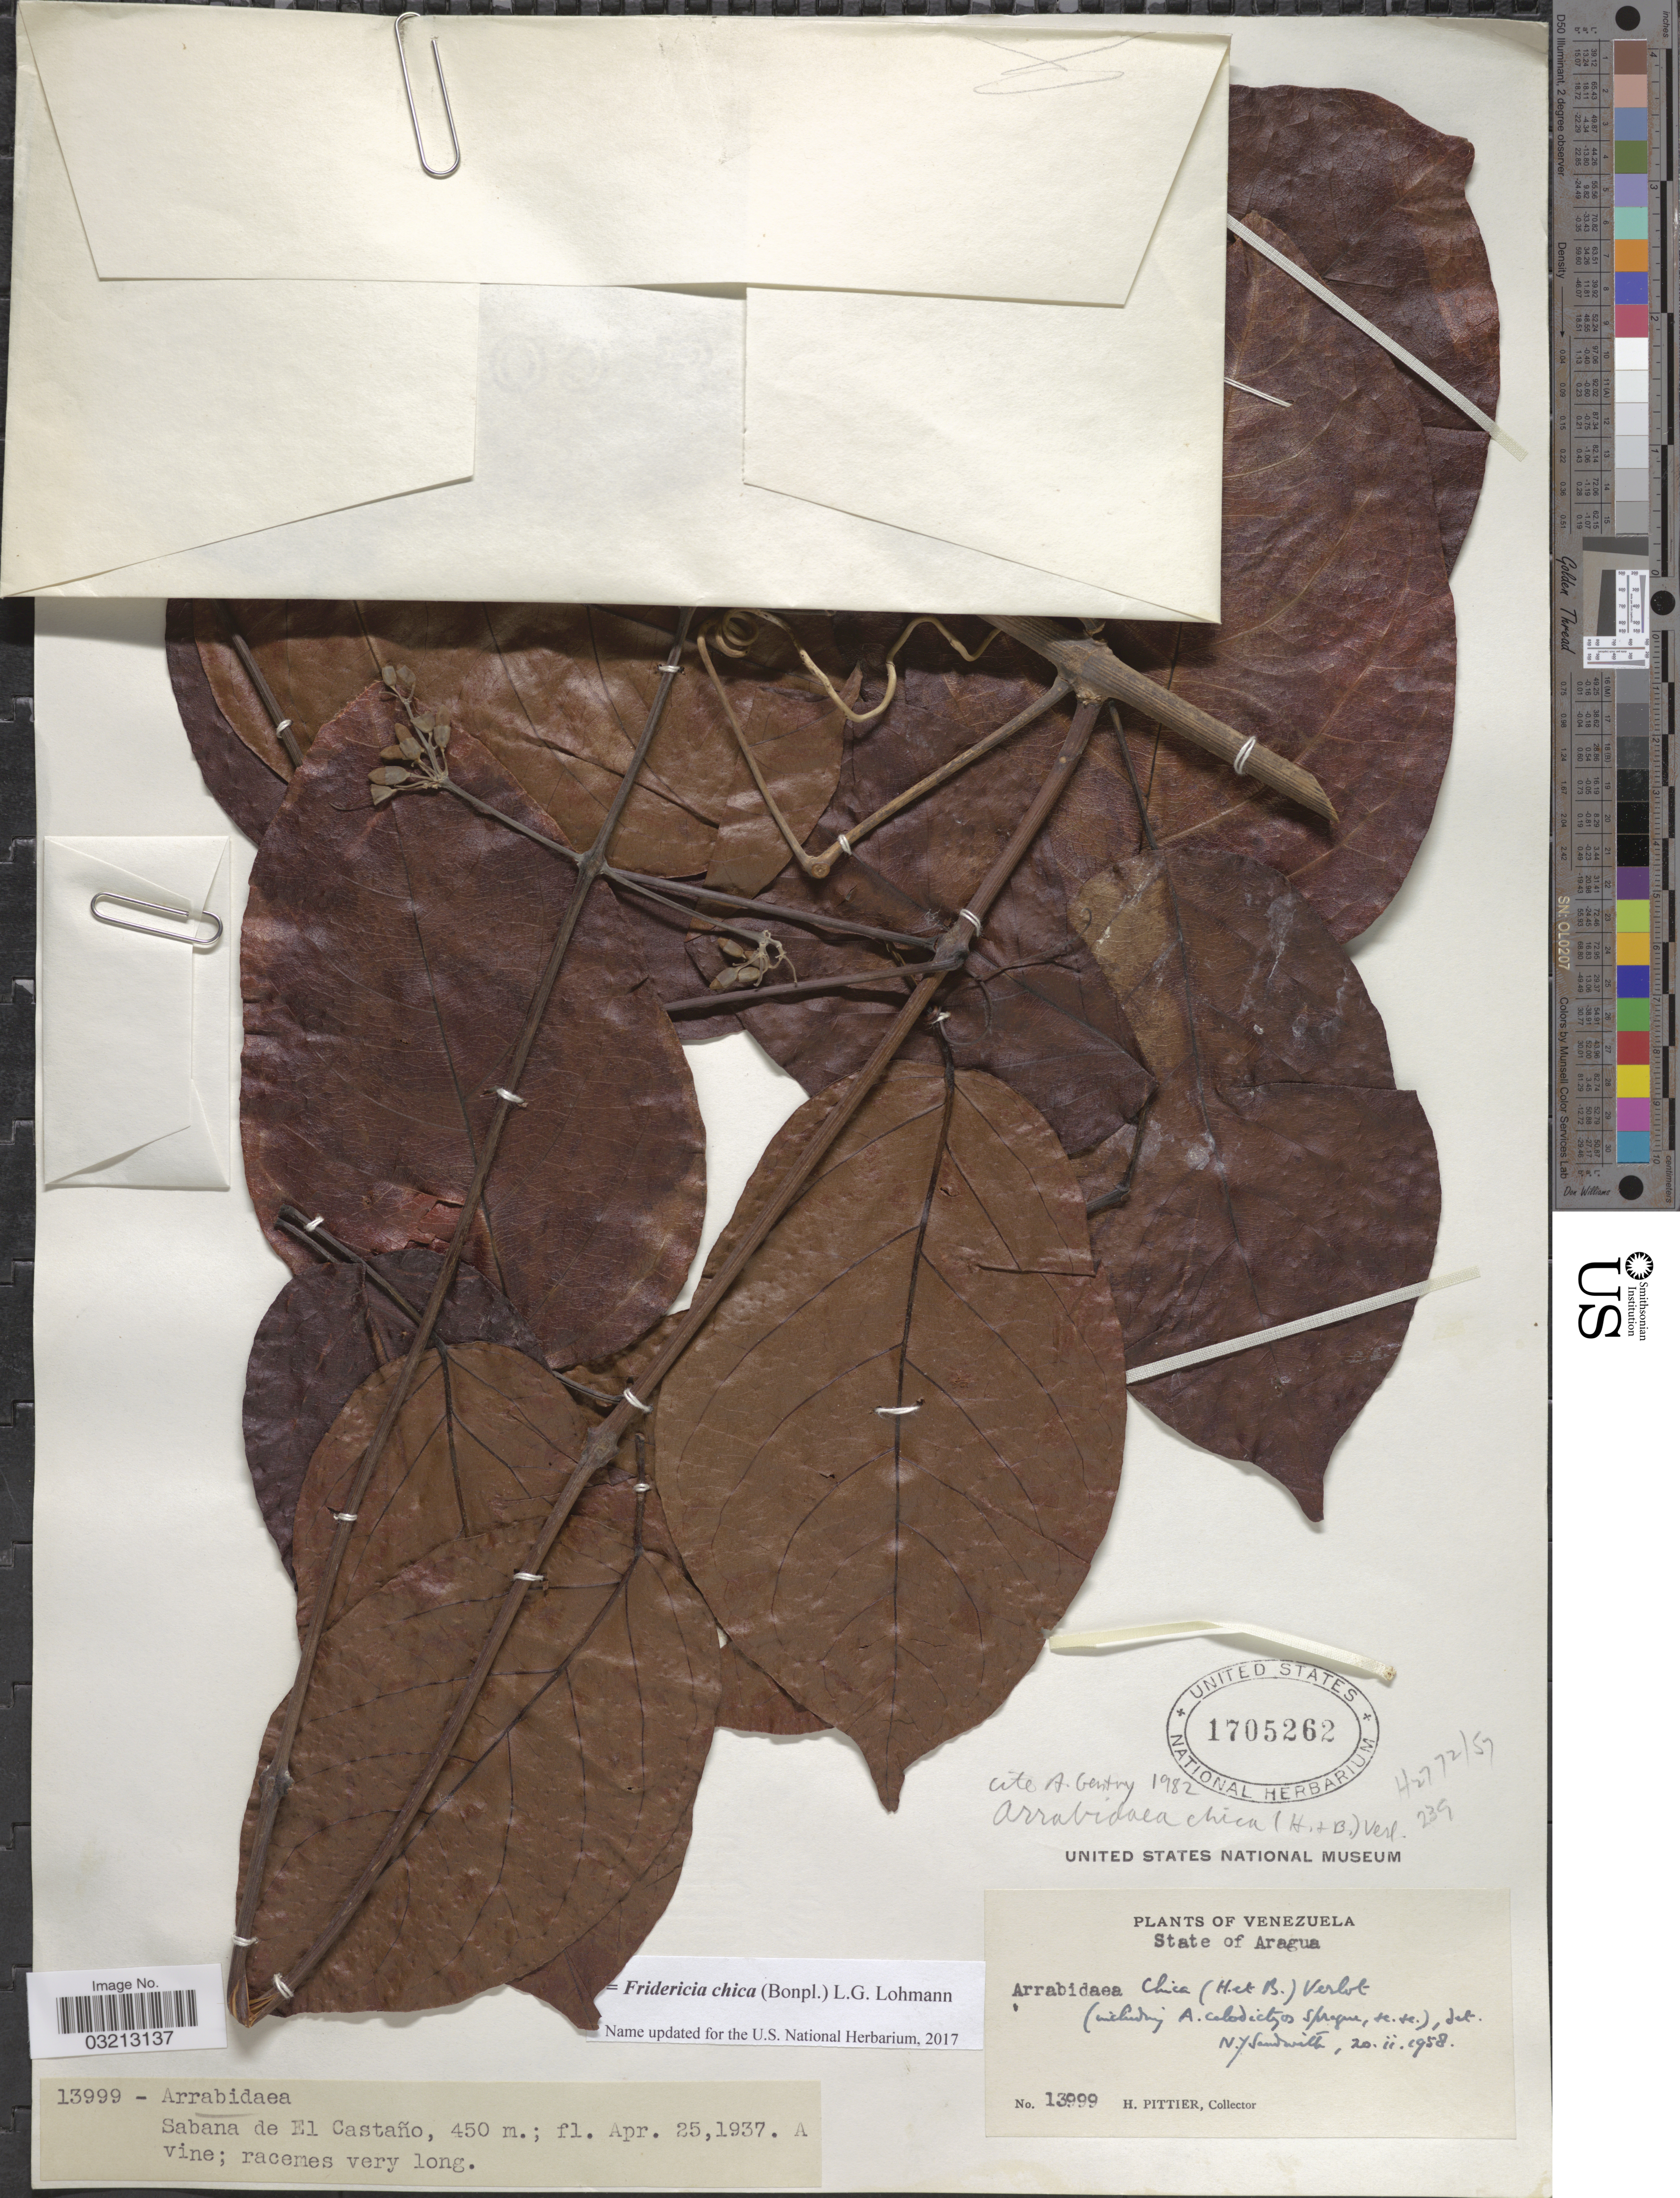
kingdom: Plantae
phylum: Tracheophyta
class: Magnoliopsida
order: Lamiales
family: Bignoniaceae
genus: Fridericia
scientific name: Fridericia chica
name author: (Bonpl.) L.G. Lohmann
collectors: H. F. Pittier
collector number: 13999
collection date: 1937-04-25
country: Venezuela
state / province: Aragua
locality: Sabana de El Castaño.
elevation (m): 450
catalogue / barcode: US 1705262